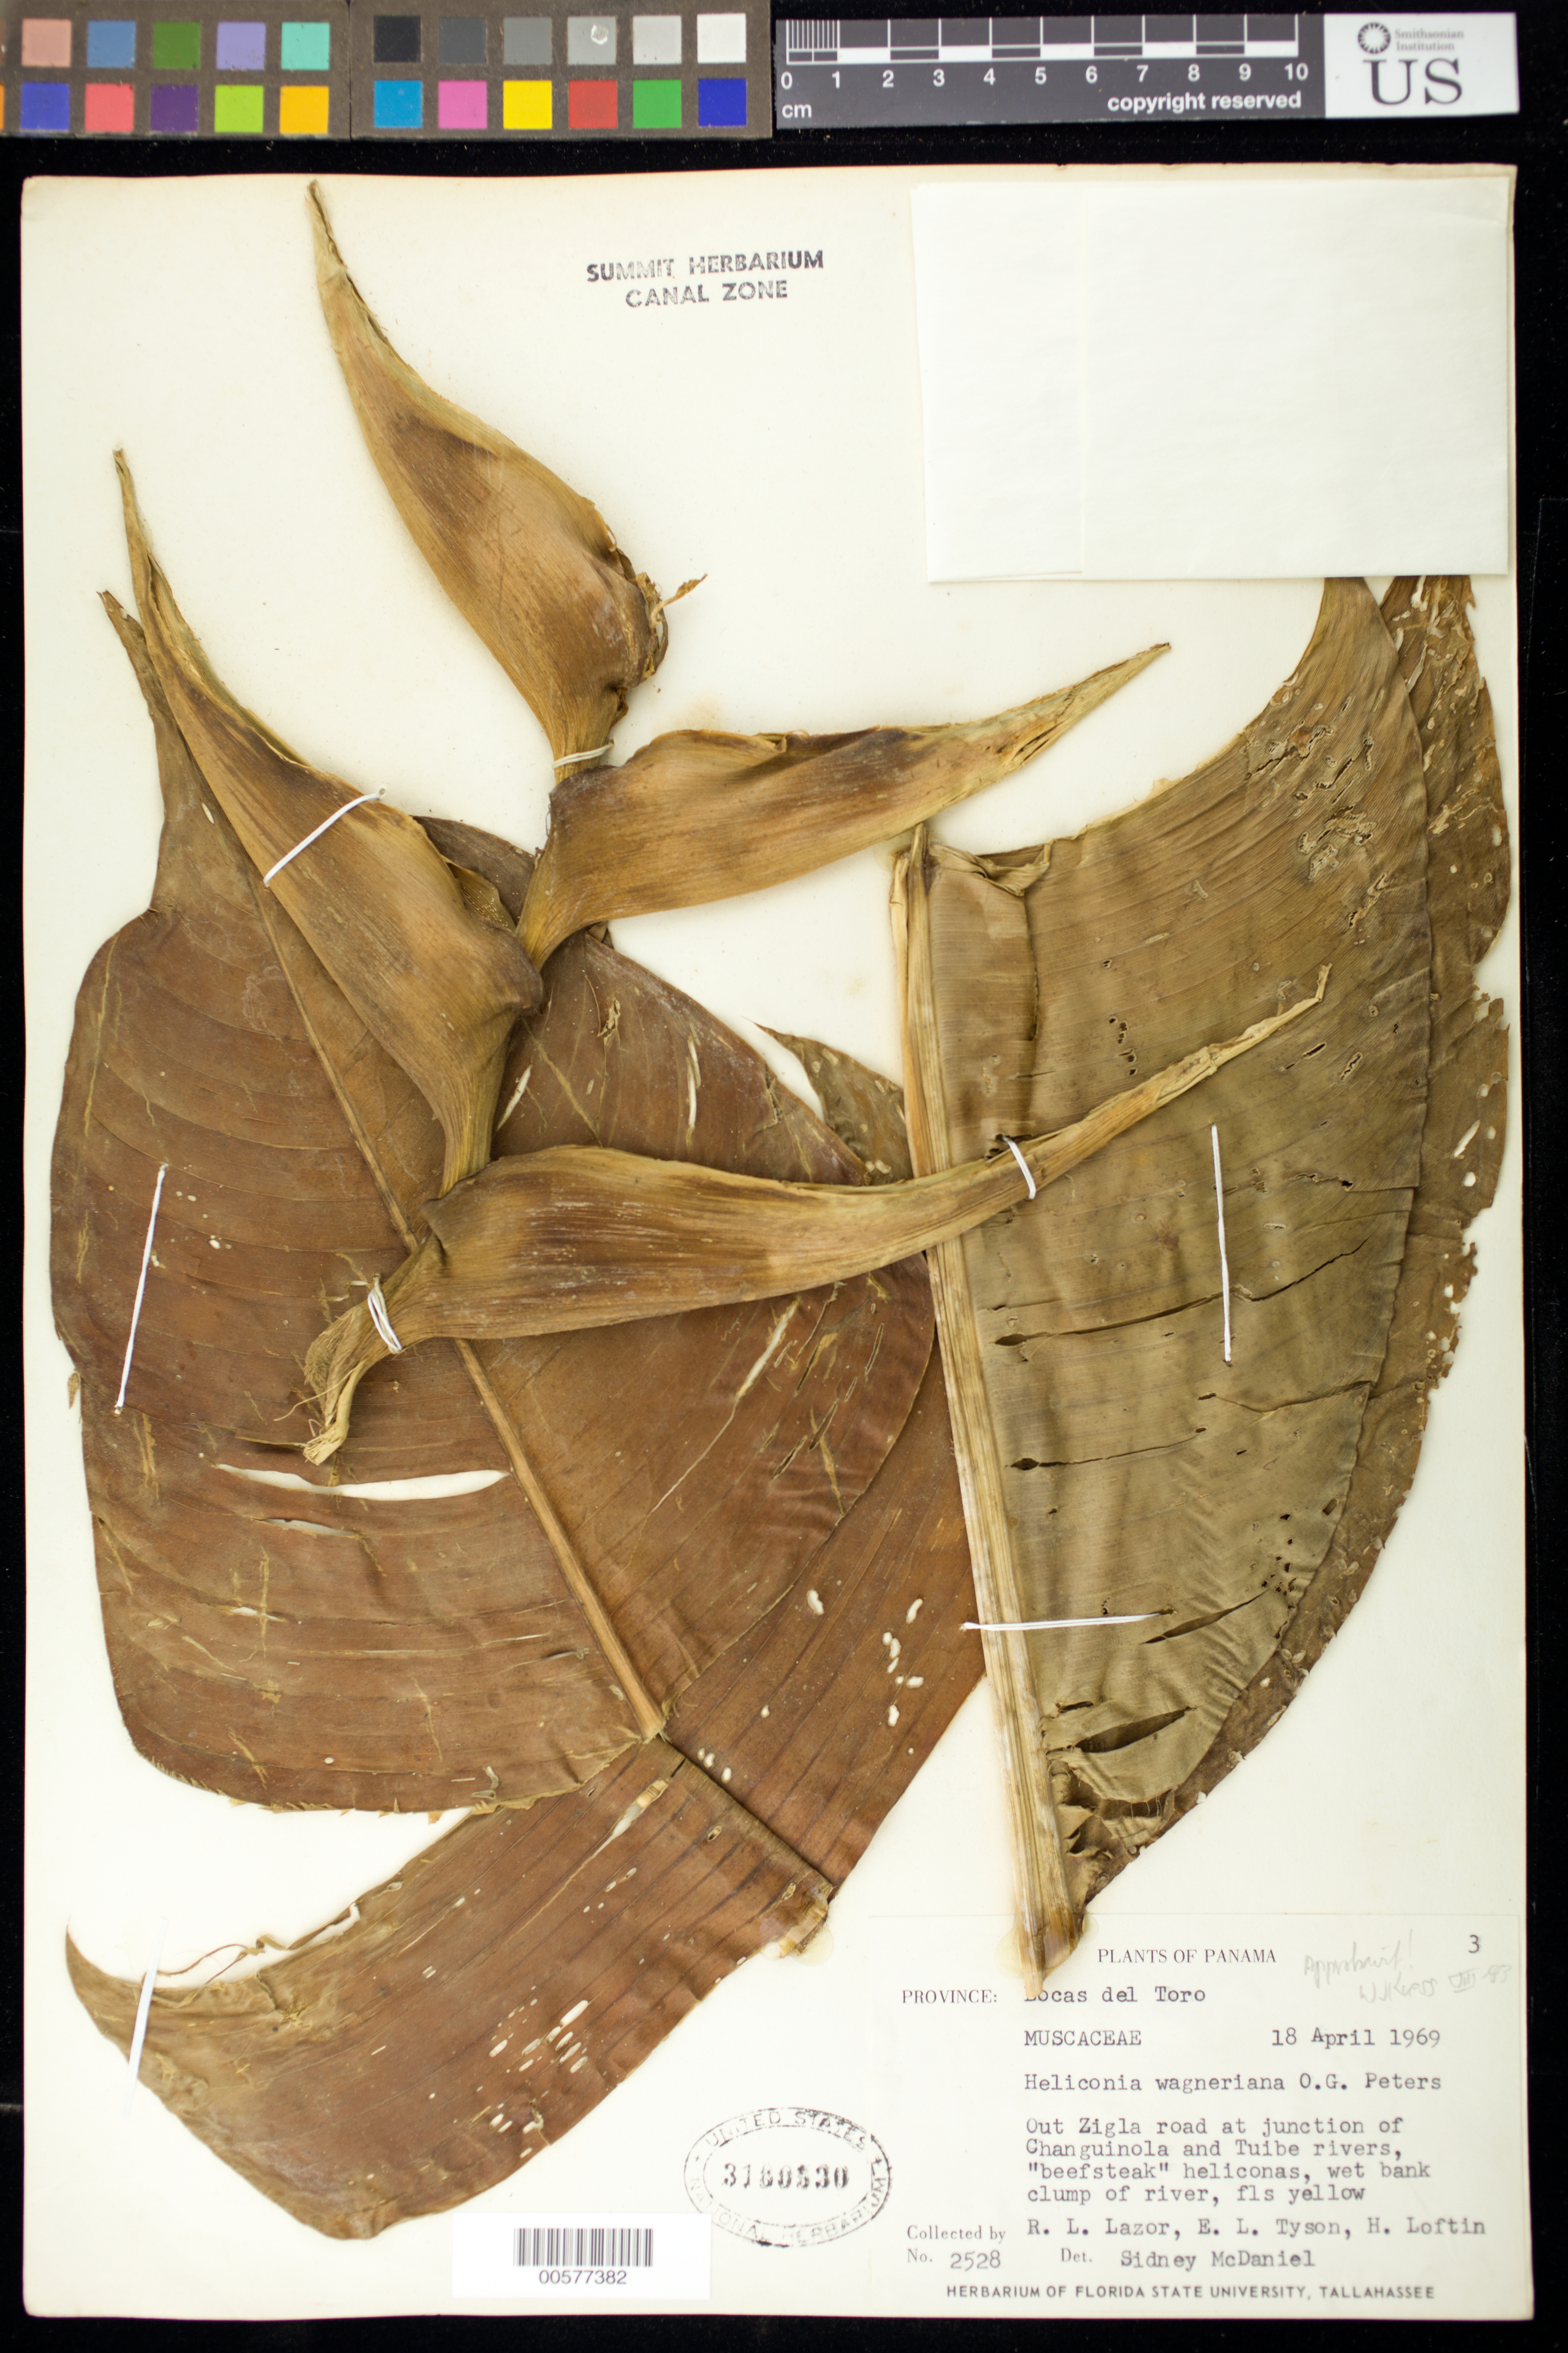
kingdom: Plantae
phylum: Tracheophyta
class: Liliopsida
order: Zingiberales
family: Heliconiaceae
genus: Heliconia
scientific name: Heliconia wagneriana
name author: Petersen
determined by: McDaniel, Sidney T.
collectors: R. L. Lazor, E. L. Tyson & H. Loftin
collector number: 2528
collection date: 1969-04-18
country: Panama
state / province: Bocas del Toro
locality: Out Zigla road at junction of Ghanguinola and Tuibe rivers.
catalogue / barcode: US 3160330